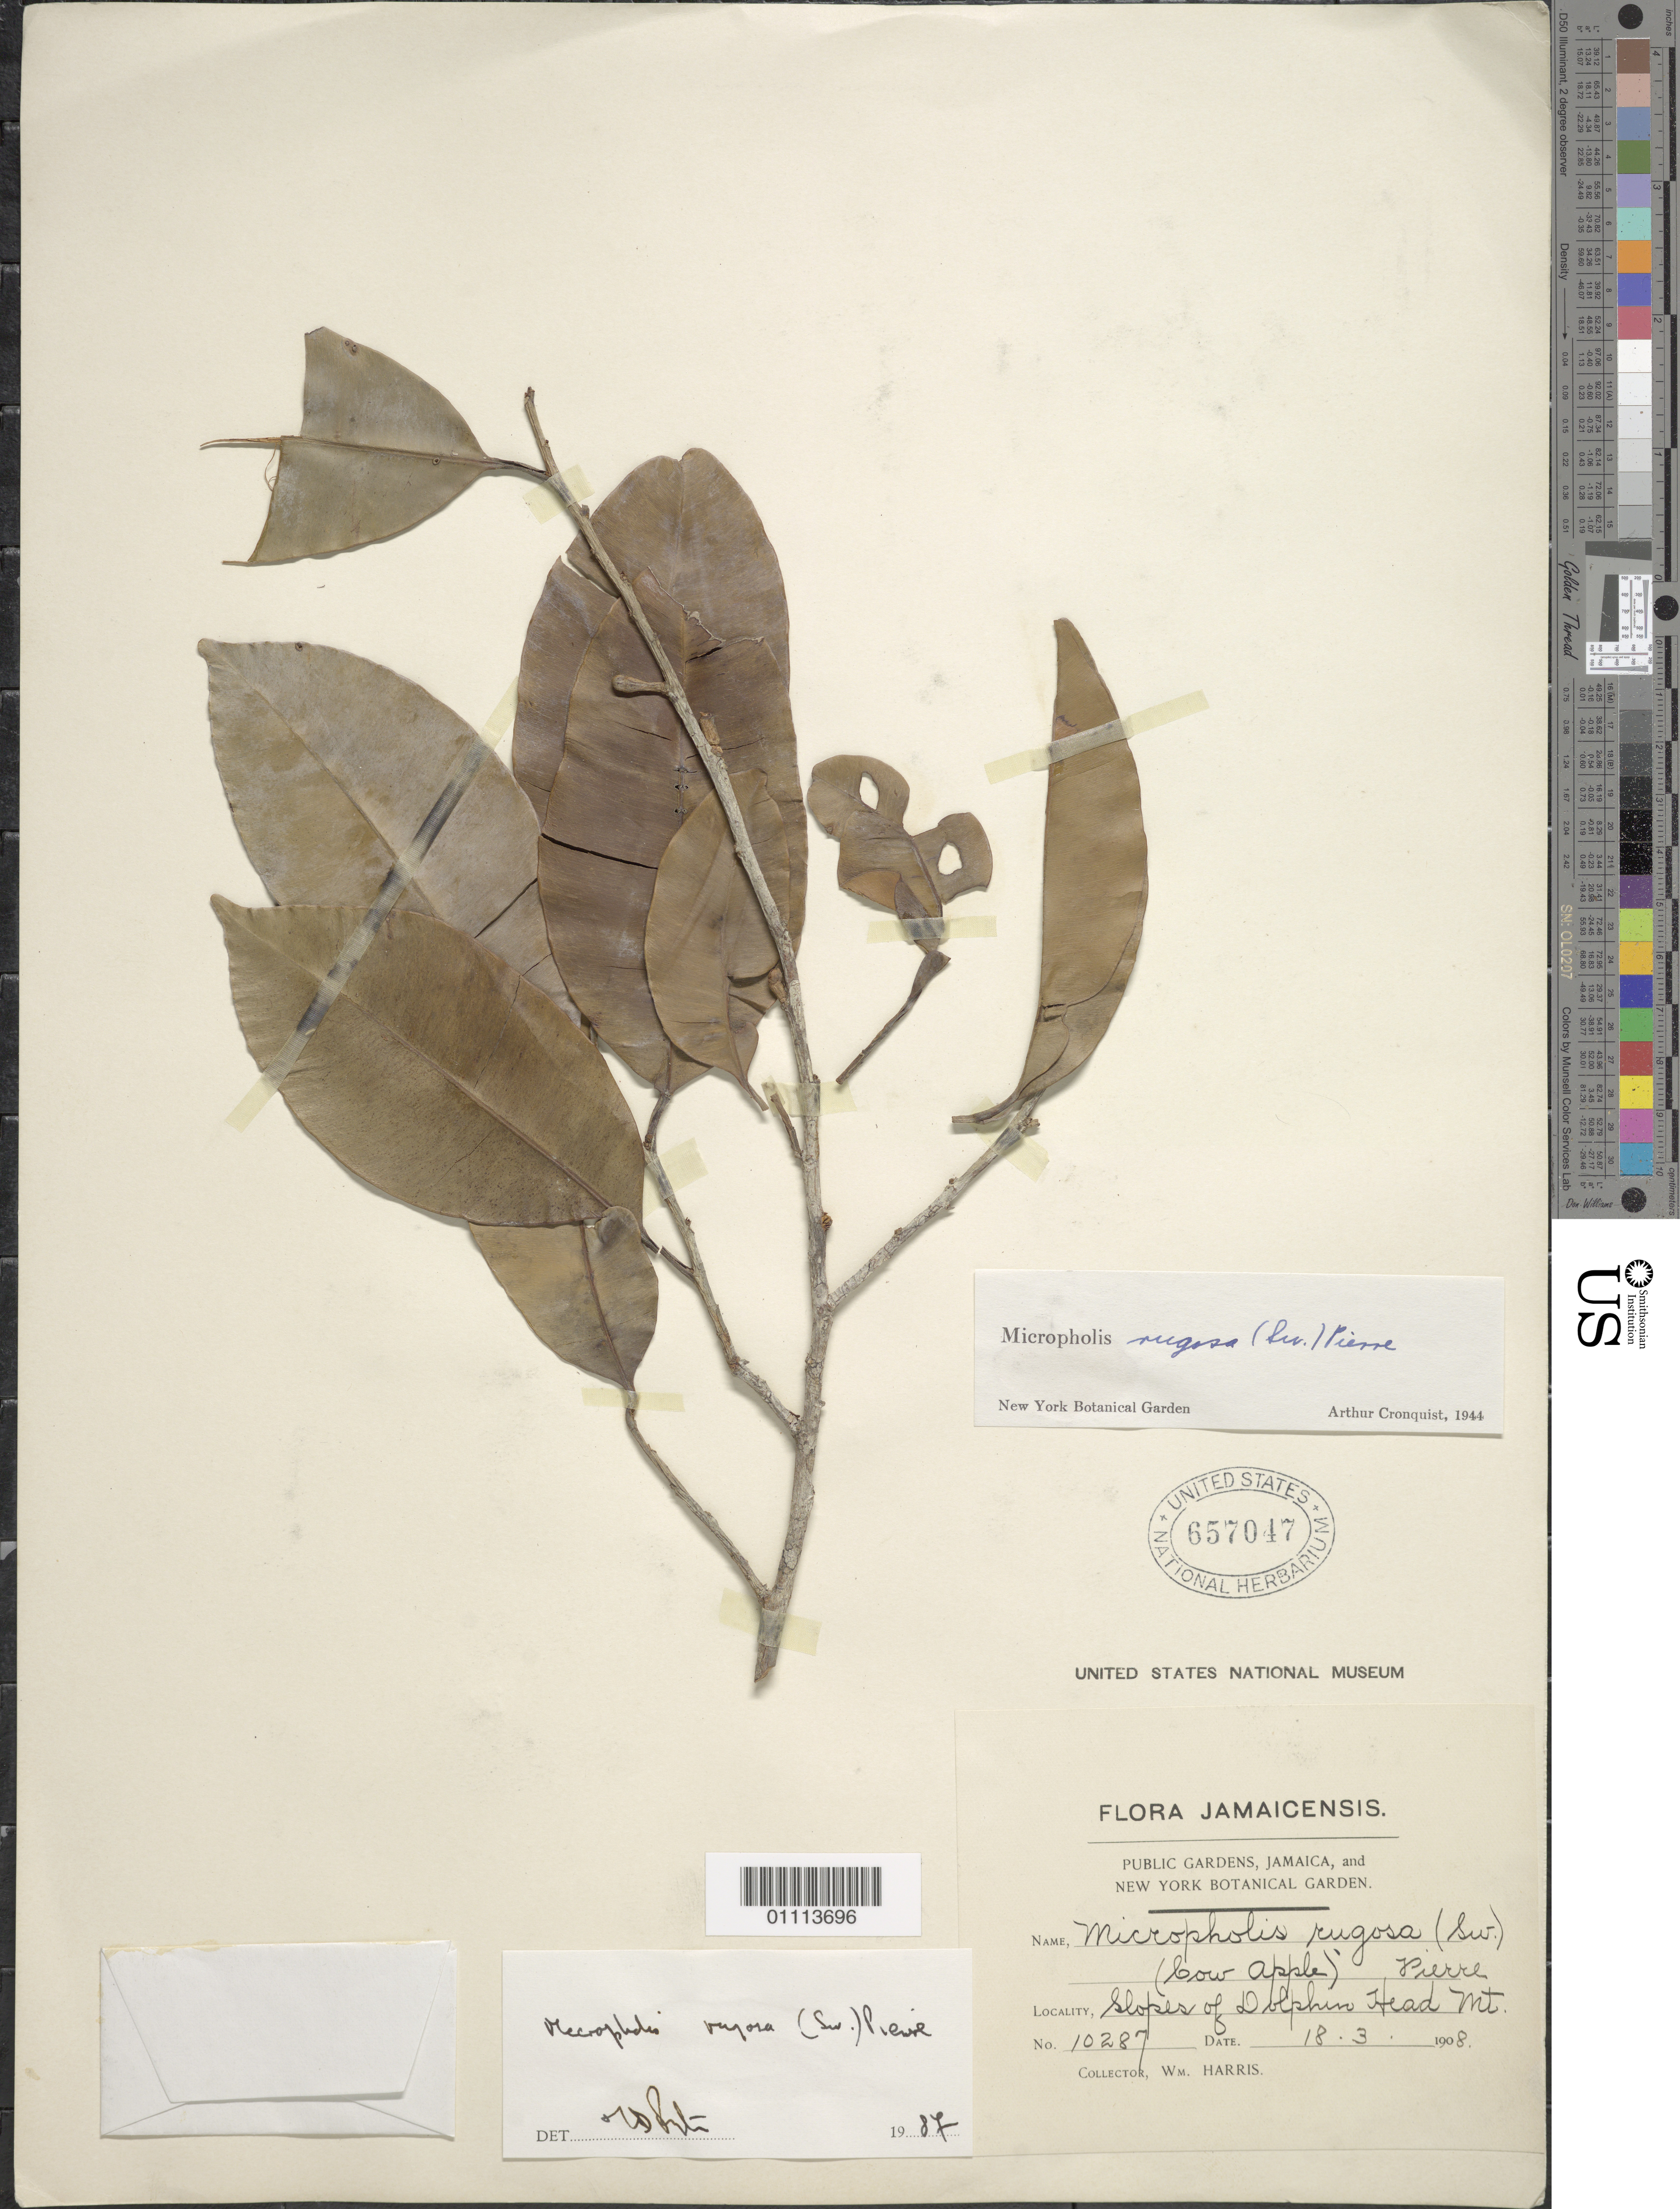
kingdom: Plantae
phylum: Tracheophyta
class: Magnoliopsida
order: Ericales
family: Sapotaceae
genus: Micropholis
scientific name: Micropholis rugosa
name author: (Sw.) Pierre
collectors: W. Harris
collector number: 10287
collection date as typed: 18 Mar 1908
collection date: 1908-03-18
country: Jamaica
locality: Dolphin Head Mountain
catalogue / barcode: US 657047